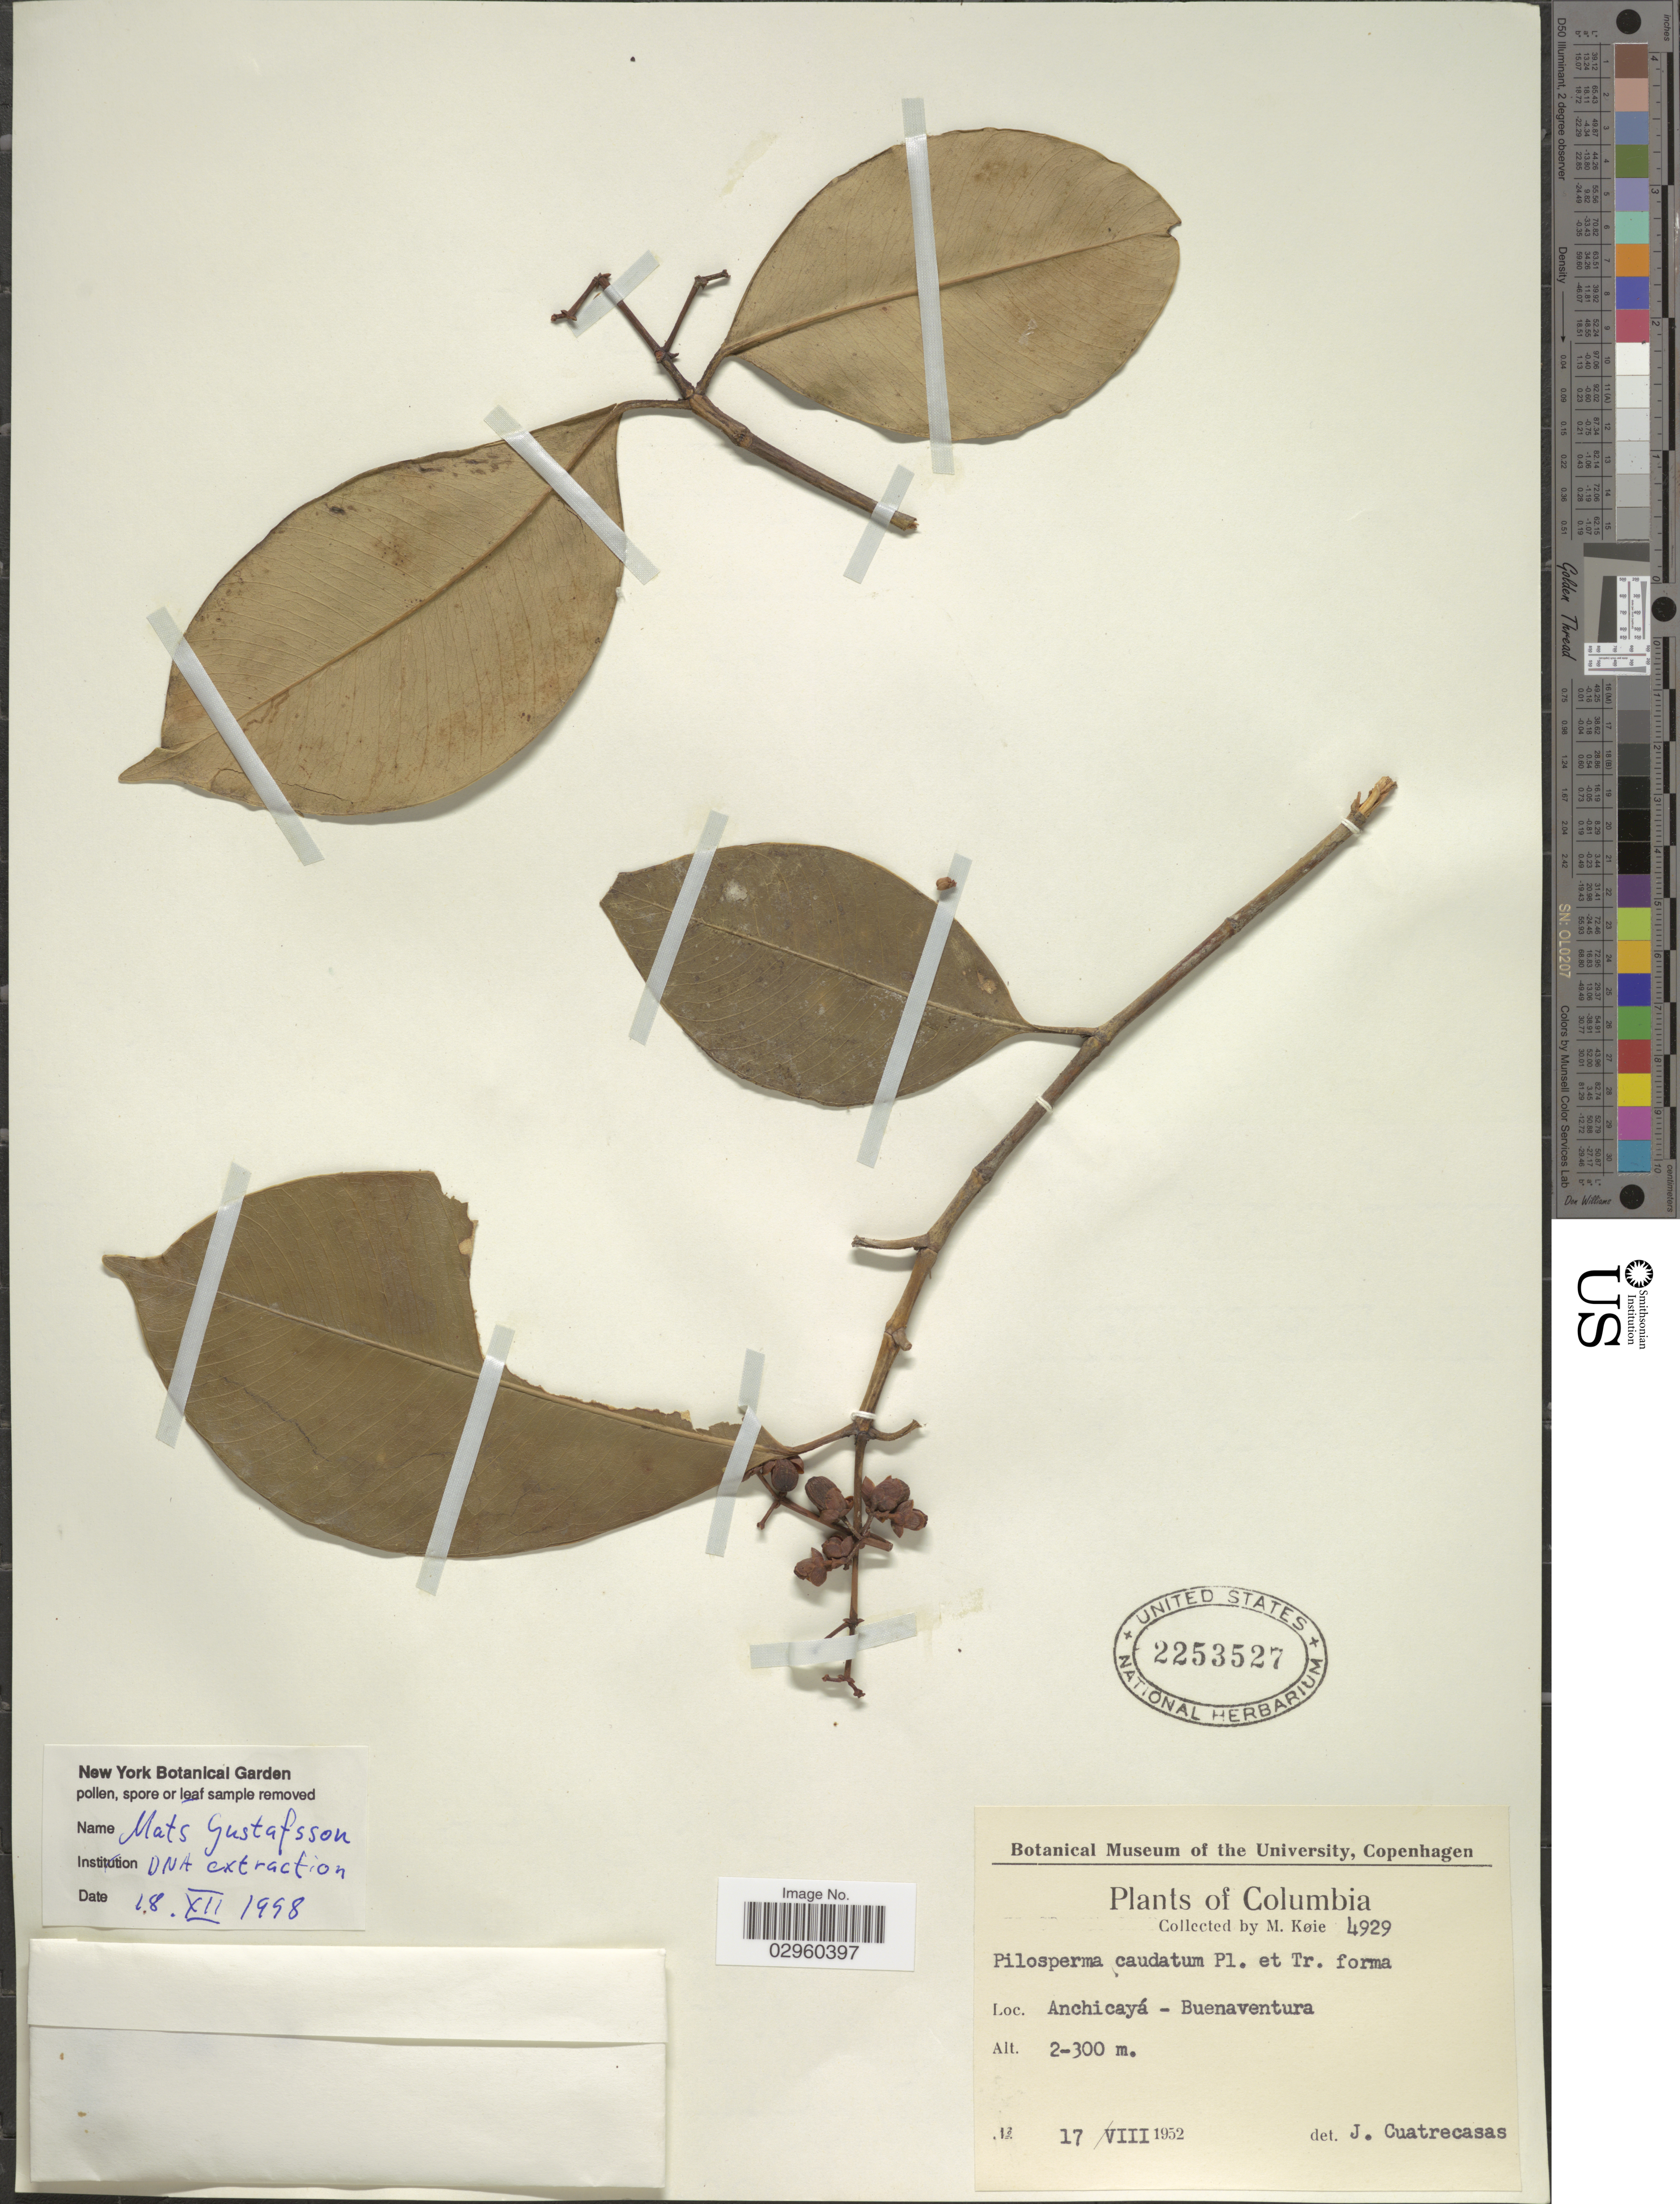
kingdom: Plantae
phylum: Tracheophyta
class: Magnoliopsida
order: Malpighiales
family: Clusiaceae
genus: Clusia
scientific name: Clusia caudata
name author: (Planch. & Triana) Pipoly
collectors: M. Köie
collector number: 4929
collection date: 1952-08-17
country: Colombia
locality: Anchicayá-Buenaventura,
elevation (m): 200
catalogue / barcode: US 2253527